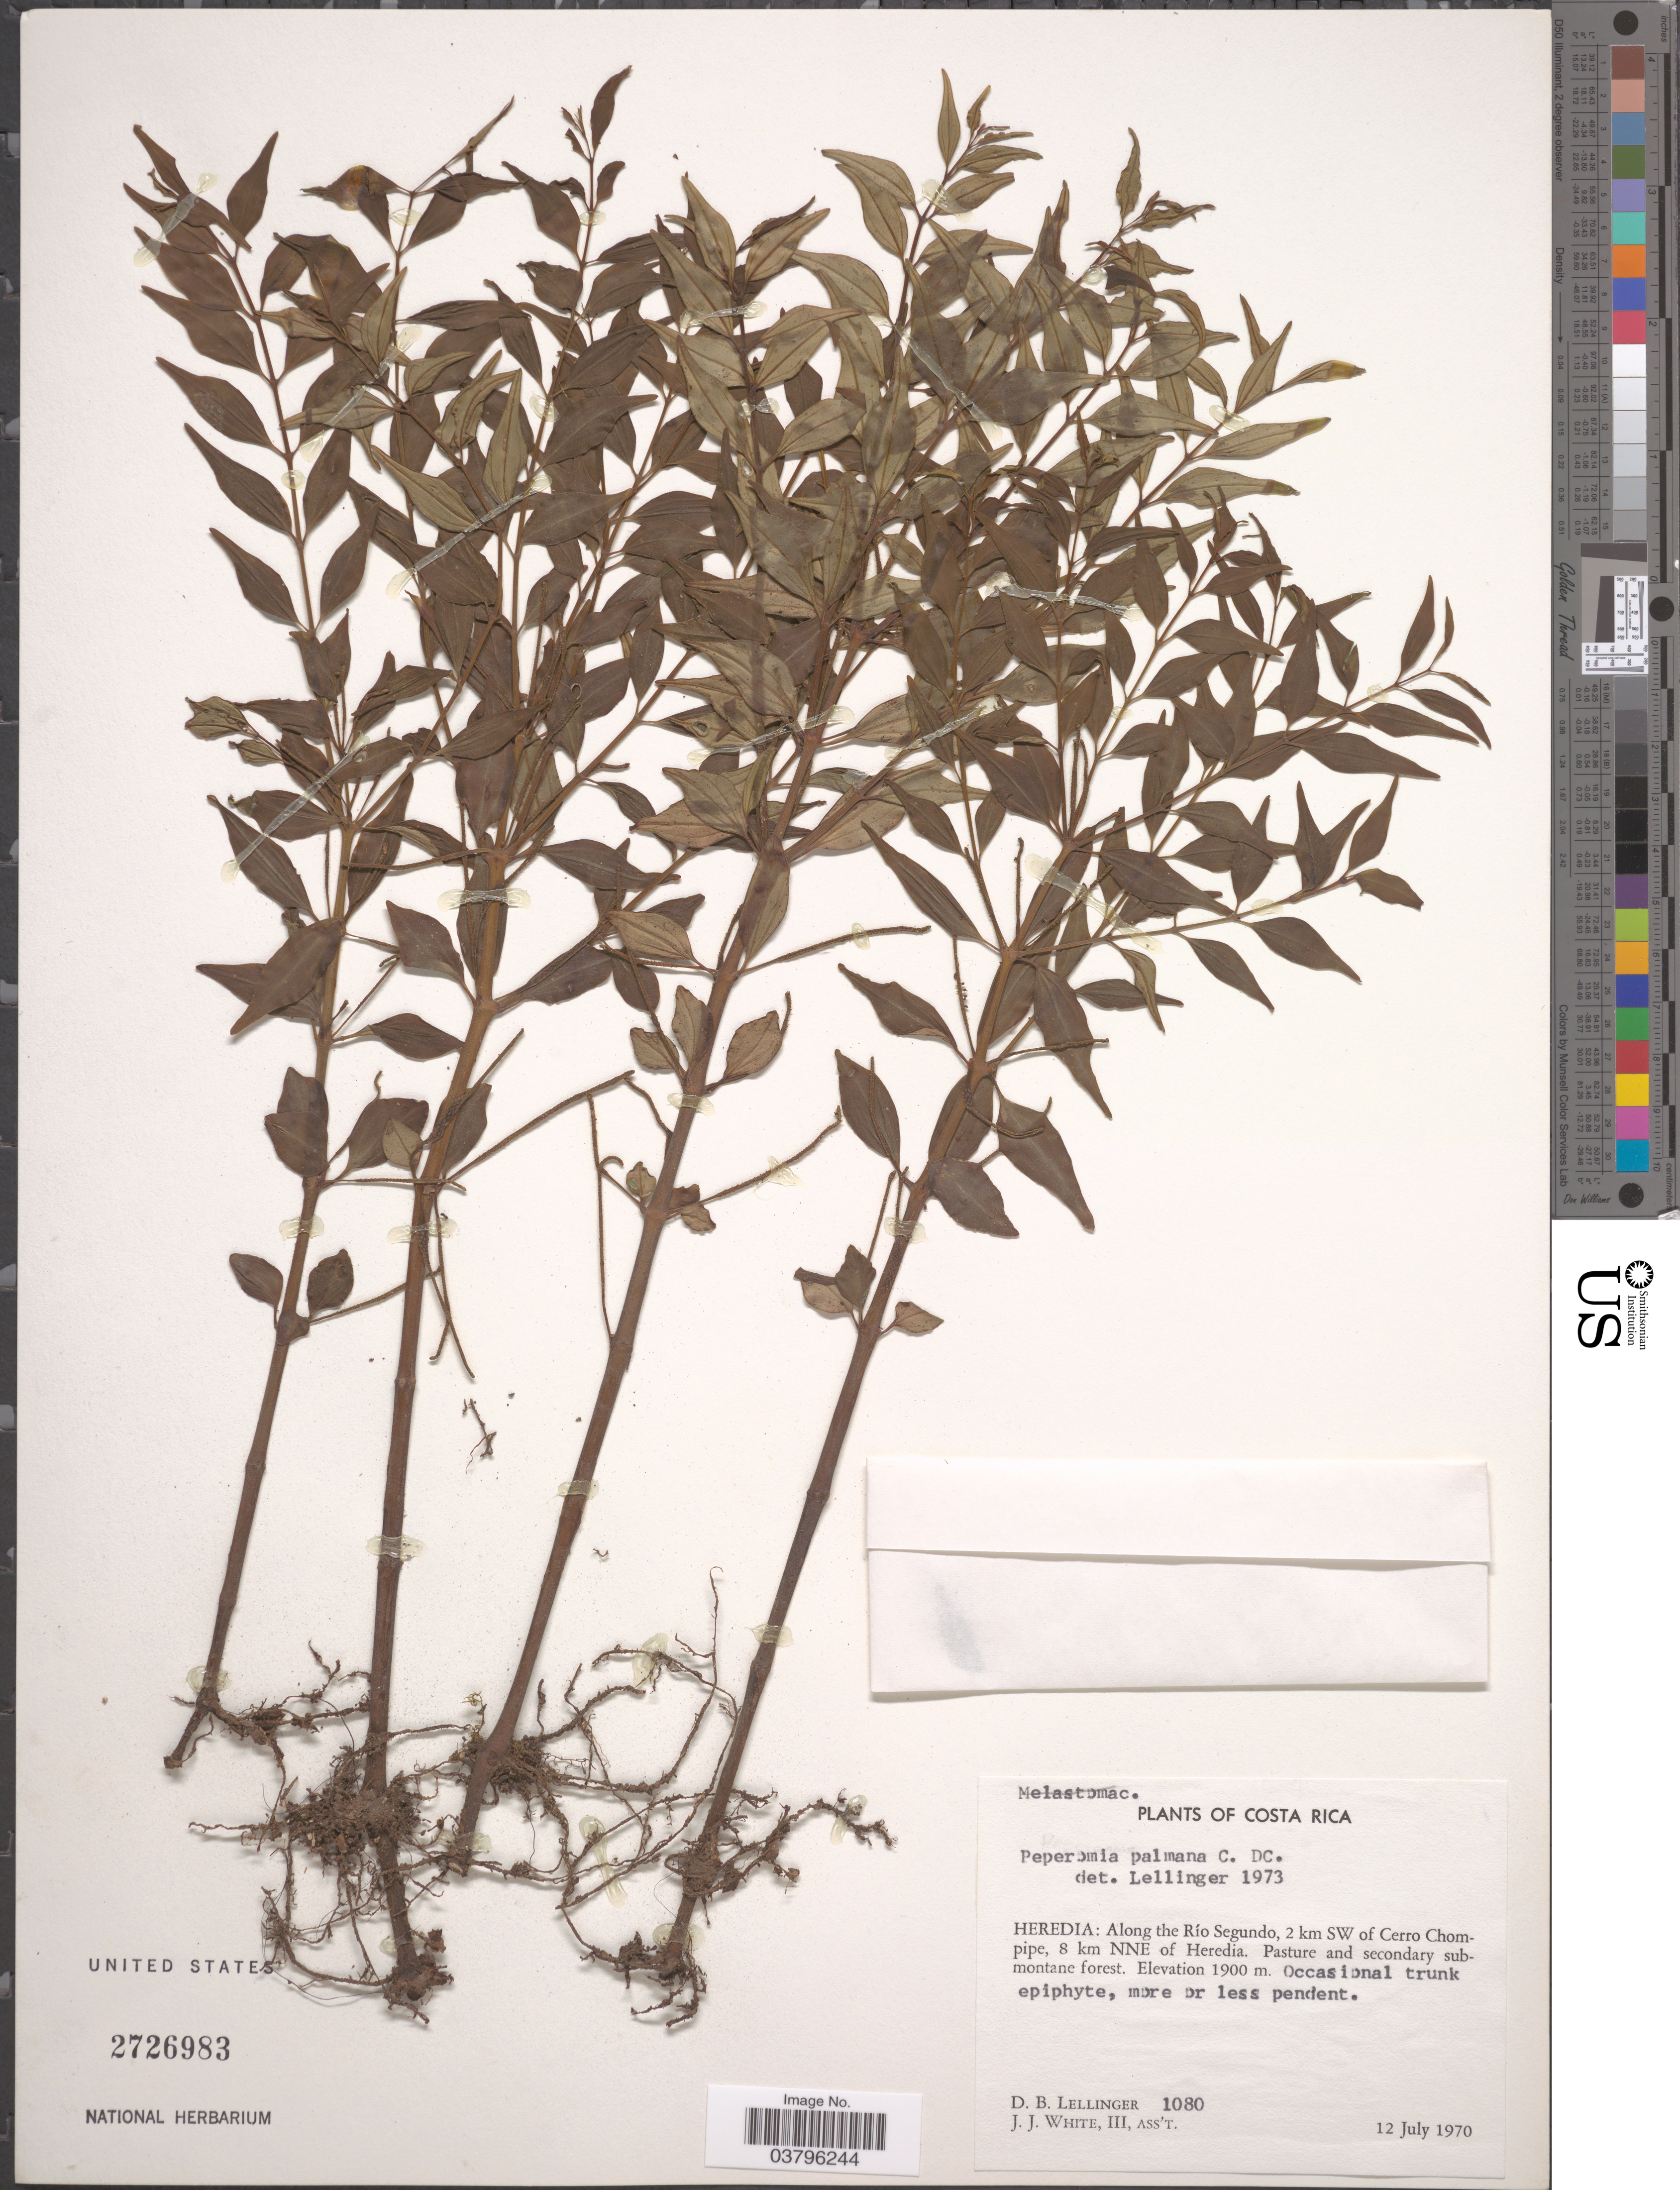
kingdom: Plantae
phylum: Tracheophyta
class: Magnoliopsida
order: Piperales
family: Piperaceae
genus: Peperomia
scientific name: Peperomia palmana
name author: C. DC.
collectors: D. B. Lellinger & J. J. White III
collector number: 1080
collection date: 1970-07-12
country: Costa Rica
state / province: Heredia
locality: Along the Río Segundo, 2 km SW of Cerro Chompipe, 8 km NNE of Heredia.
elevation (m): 1900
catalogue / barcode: US 2726983